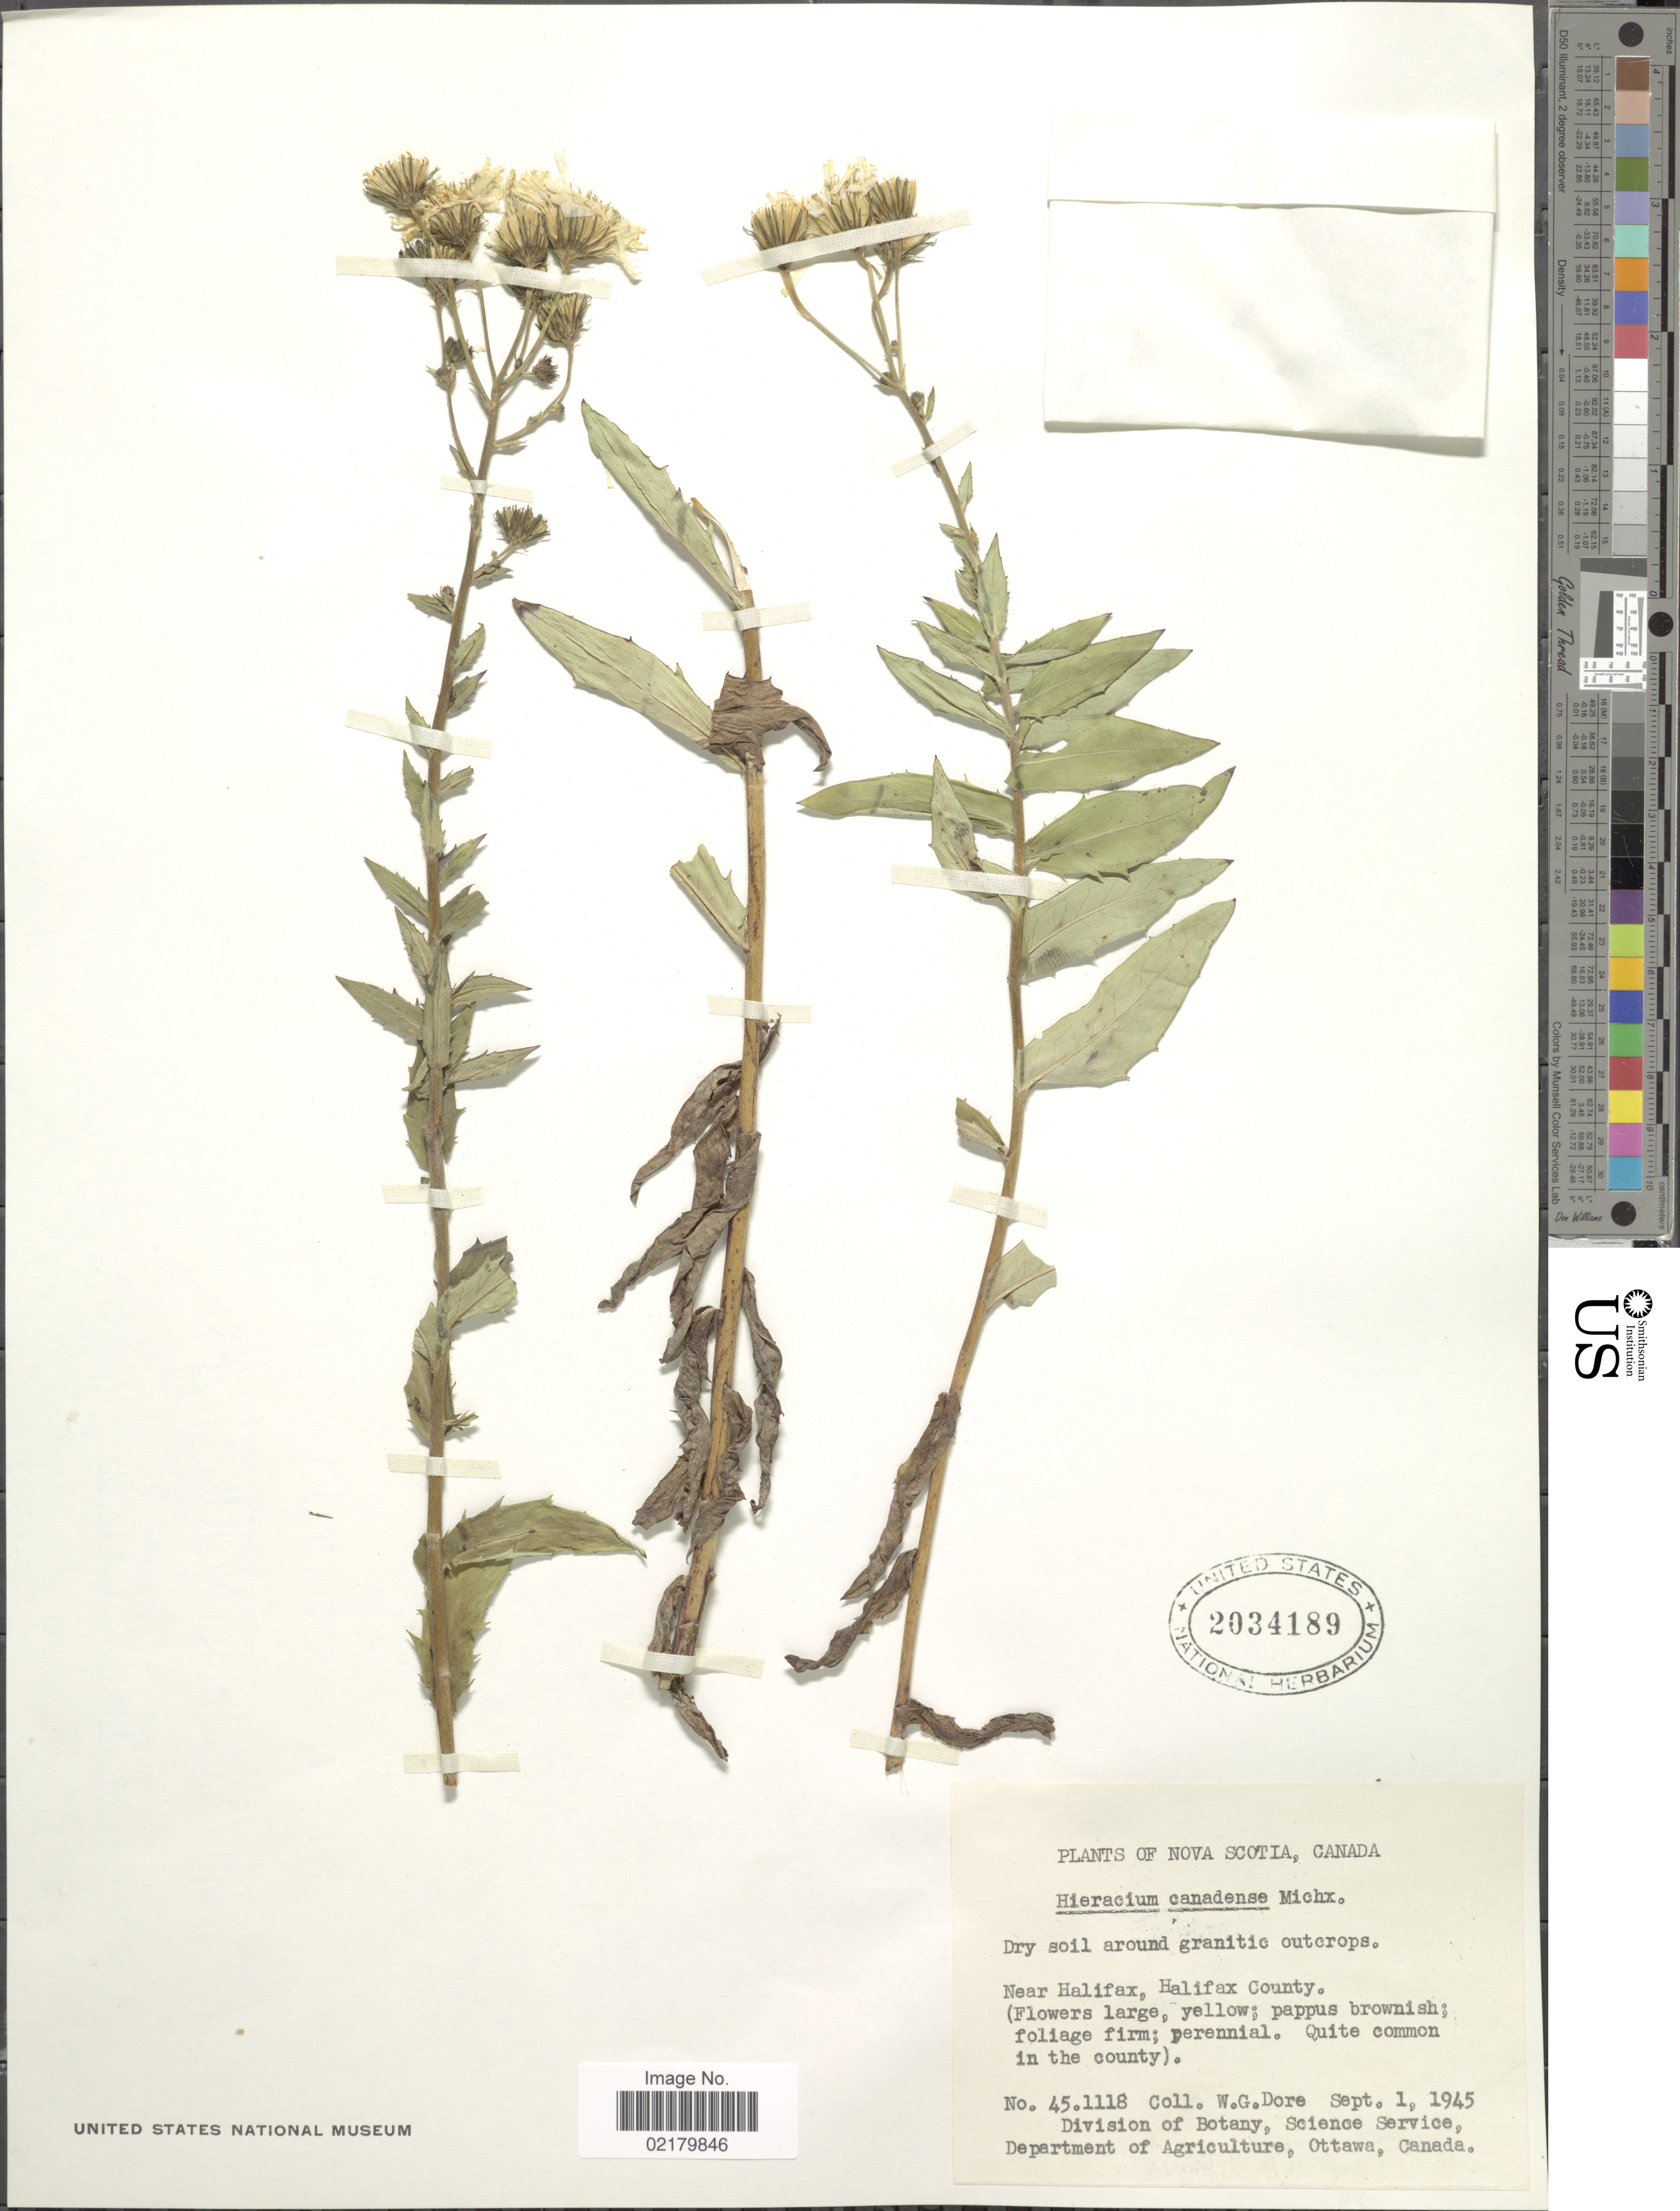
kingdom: Plantae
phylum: Tracheophyta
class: Magnoliopsida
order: Asterales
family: Asteraceae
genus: Hieracium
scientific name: Hieracium canadense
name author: Michx.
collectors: W. Dore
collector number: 45118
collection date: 1945-09-01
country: Canada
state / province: Nova Scotia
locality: Dry soil around granitic outcrops, near Halifax, Halifax County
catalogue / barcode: US 2034189